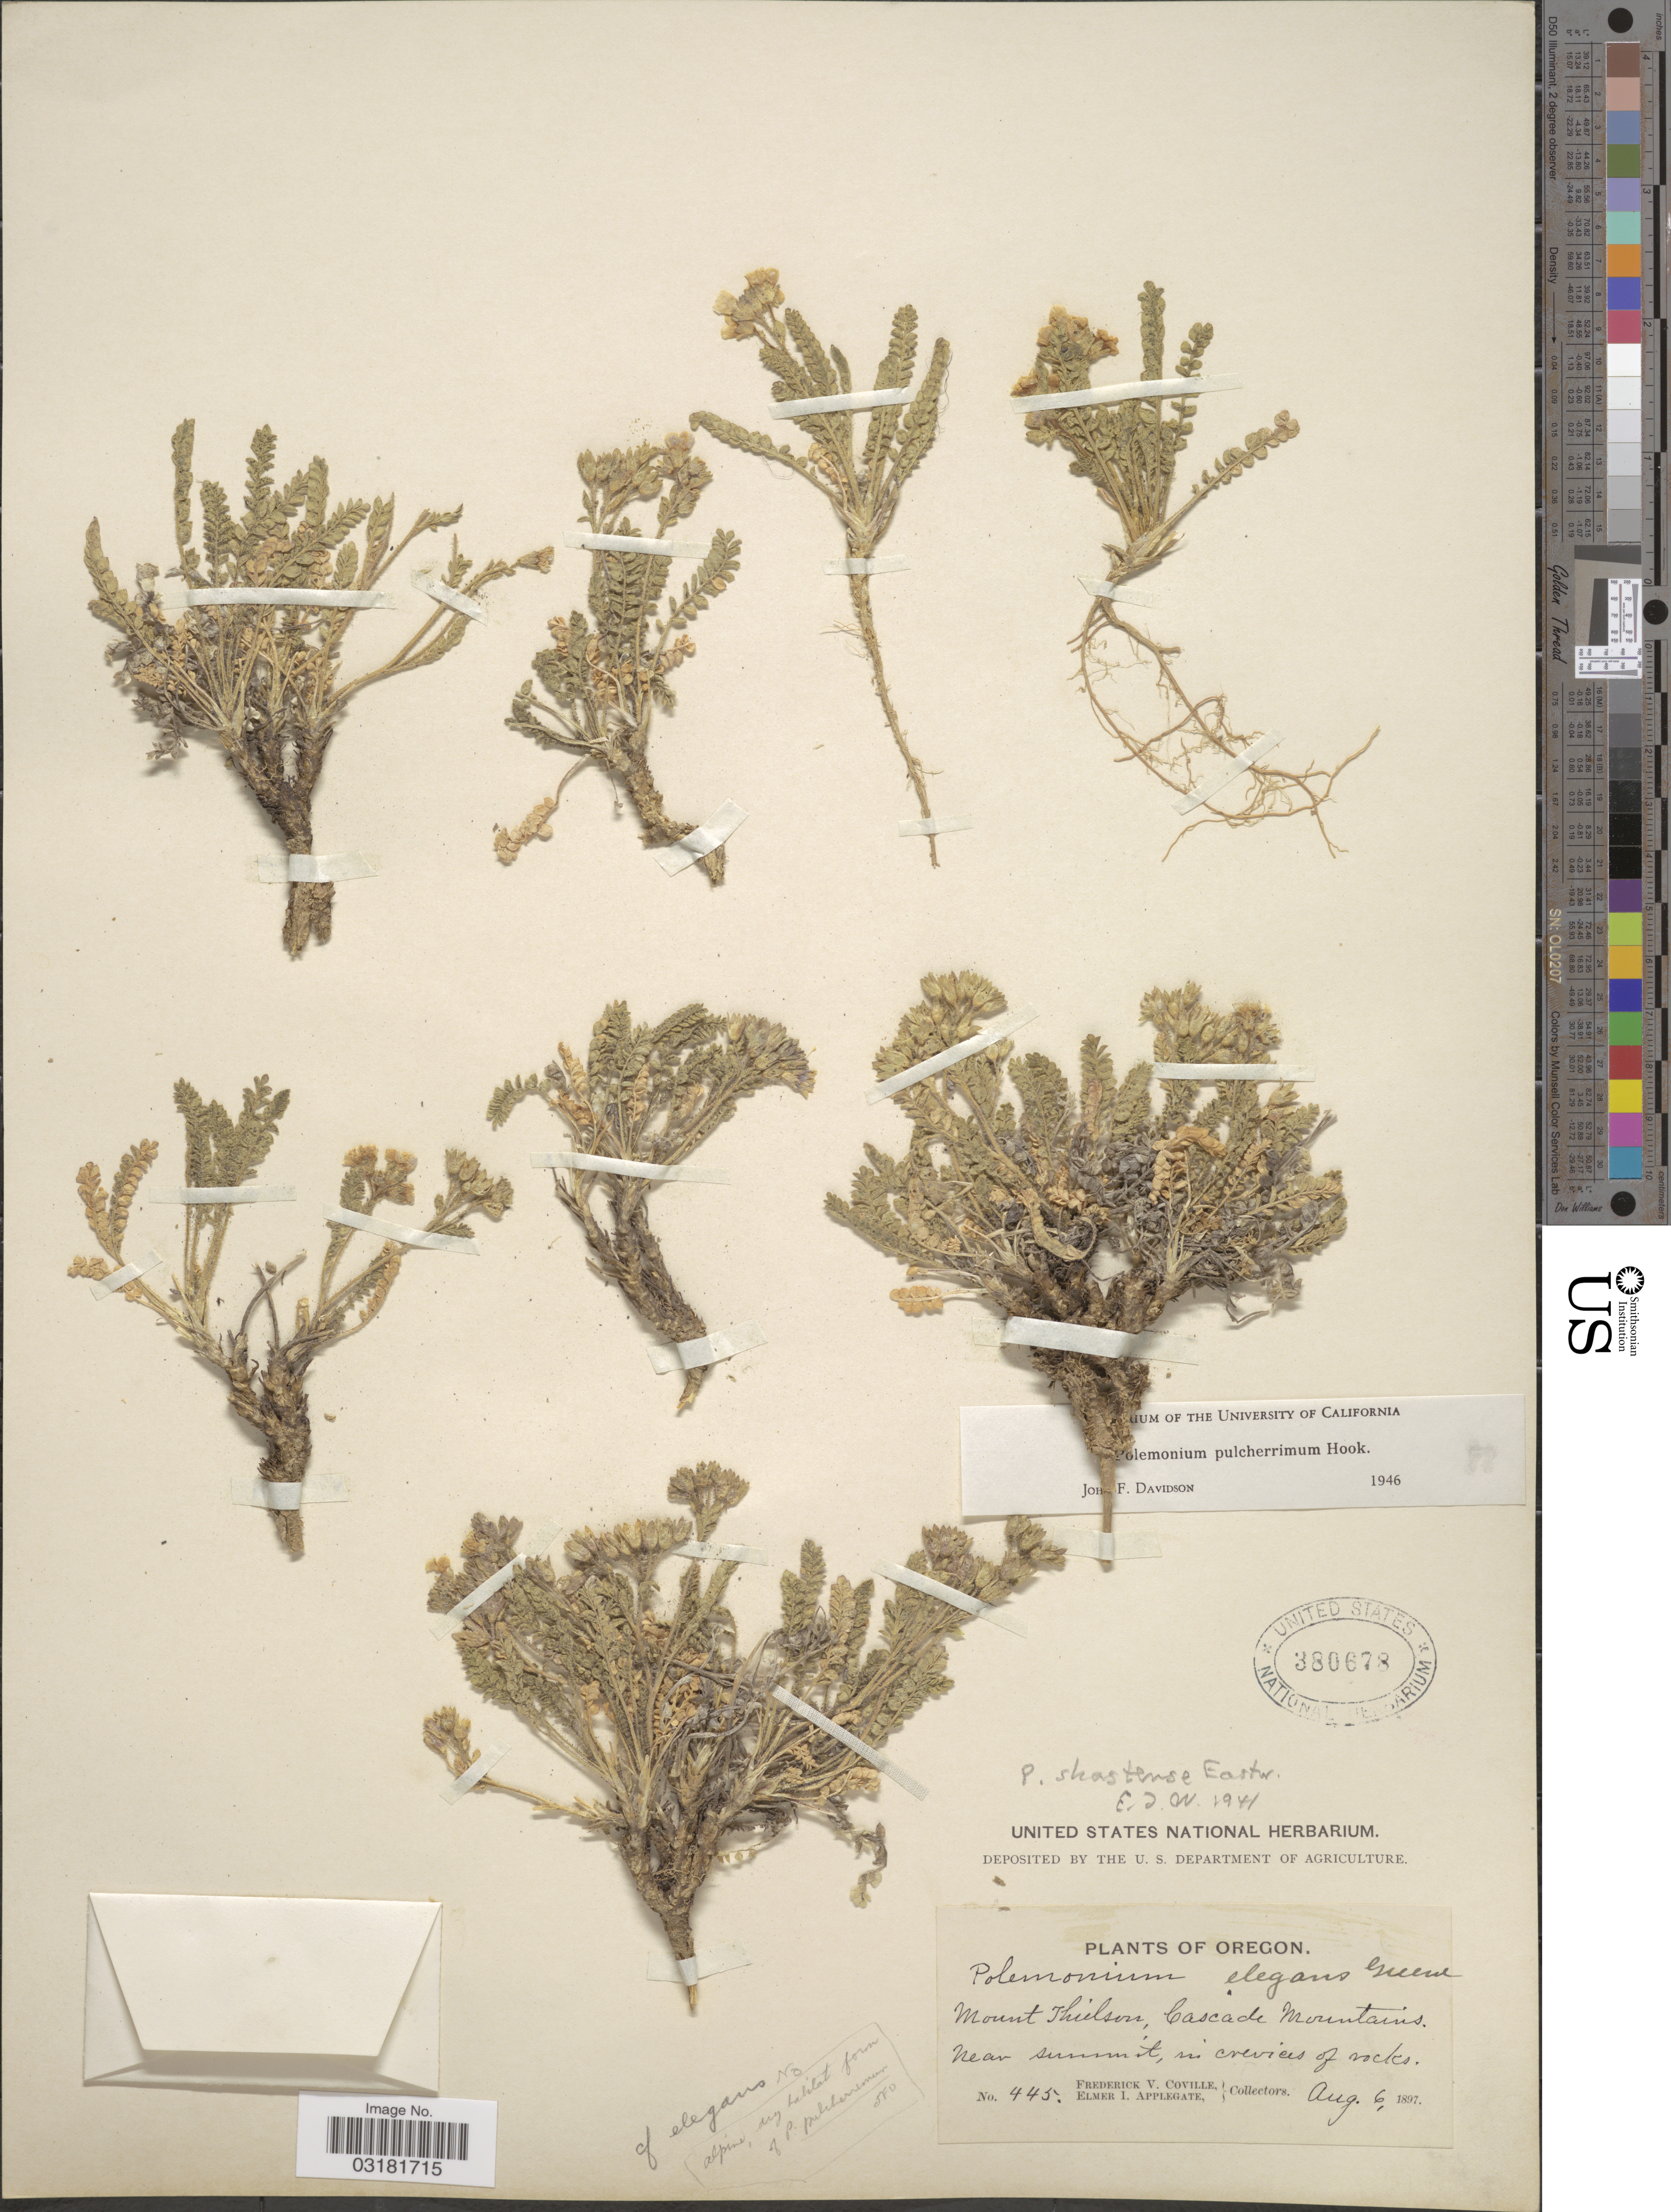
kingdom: Plantae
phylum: Tracheophyta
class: Magnoliopsida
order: Ericales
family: Polemoniaceae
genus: Polemonium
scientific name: Polemonium pulcherrimum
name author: Hook.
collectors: F. V. Coville & E. I. Applegate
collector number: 445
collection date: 1897-08-06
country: United States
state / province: Oregon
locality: Mount Thielson, Cascade Mountains.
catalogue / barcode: US 380678